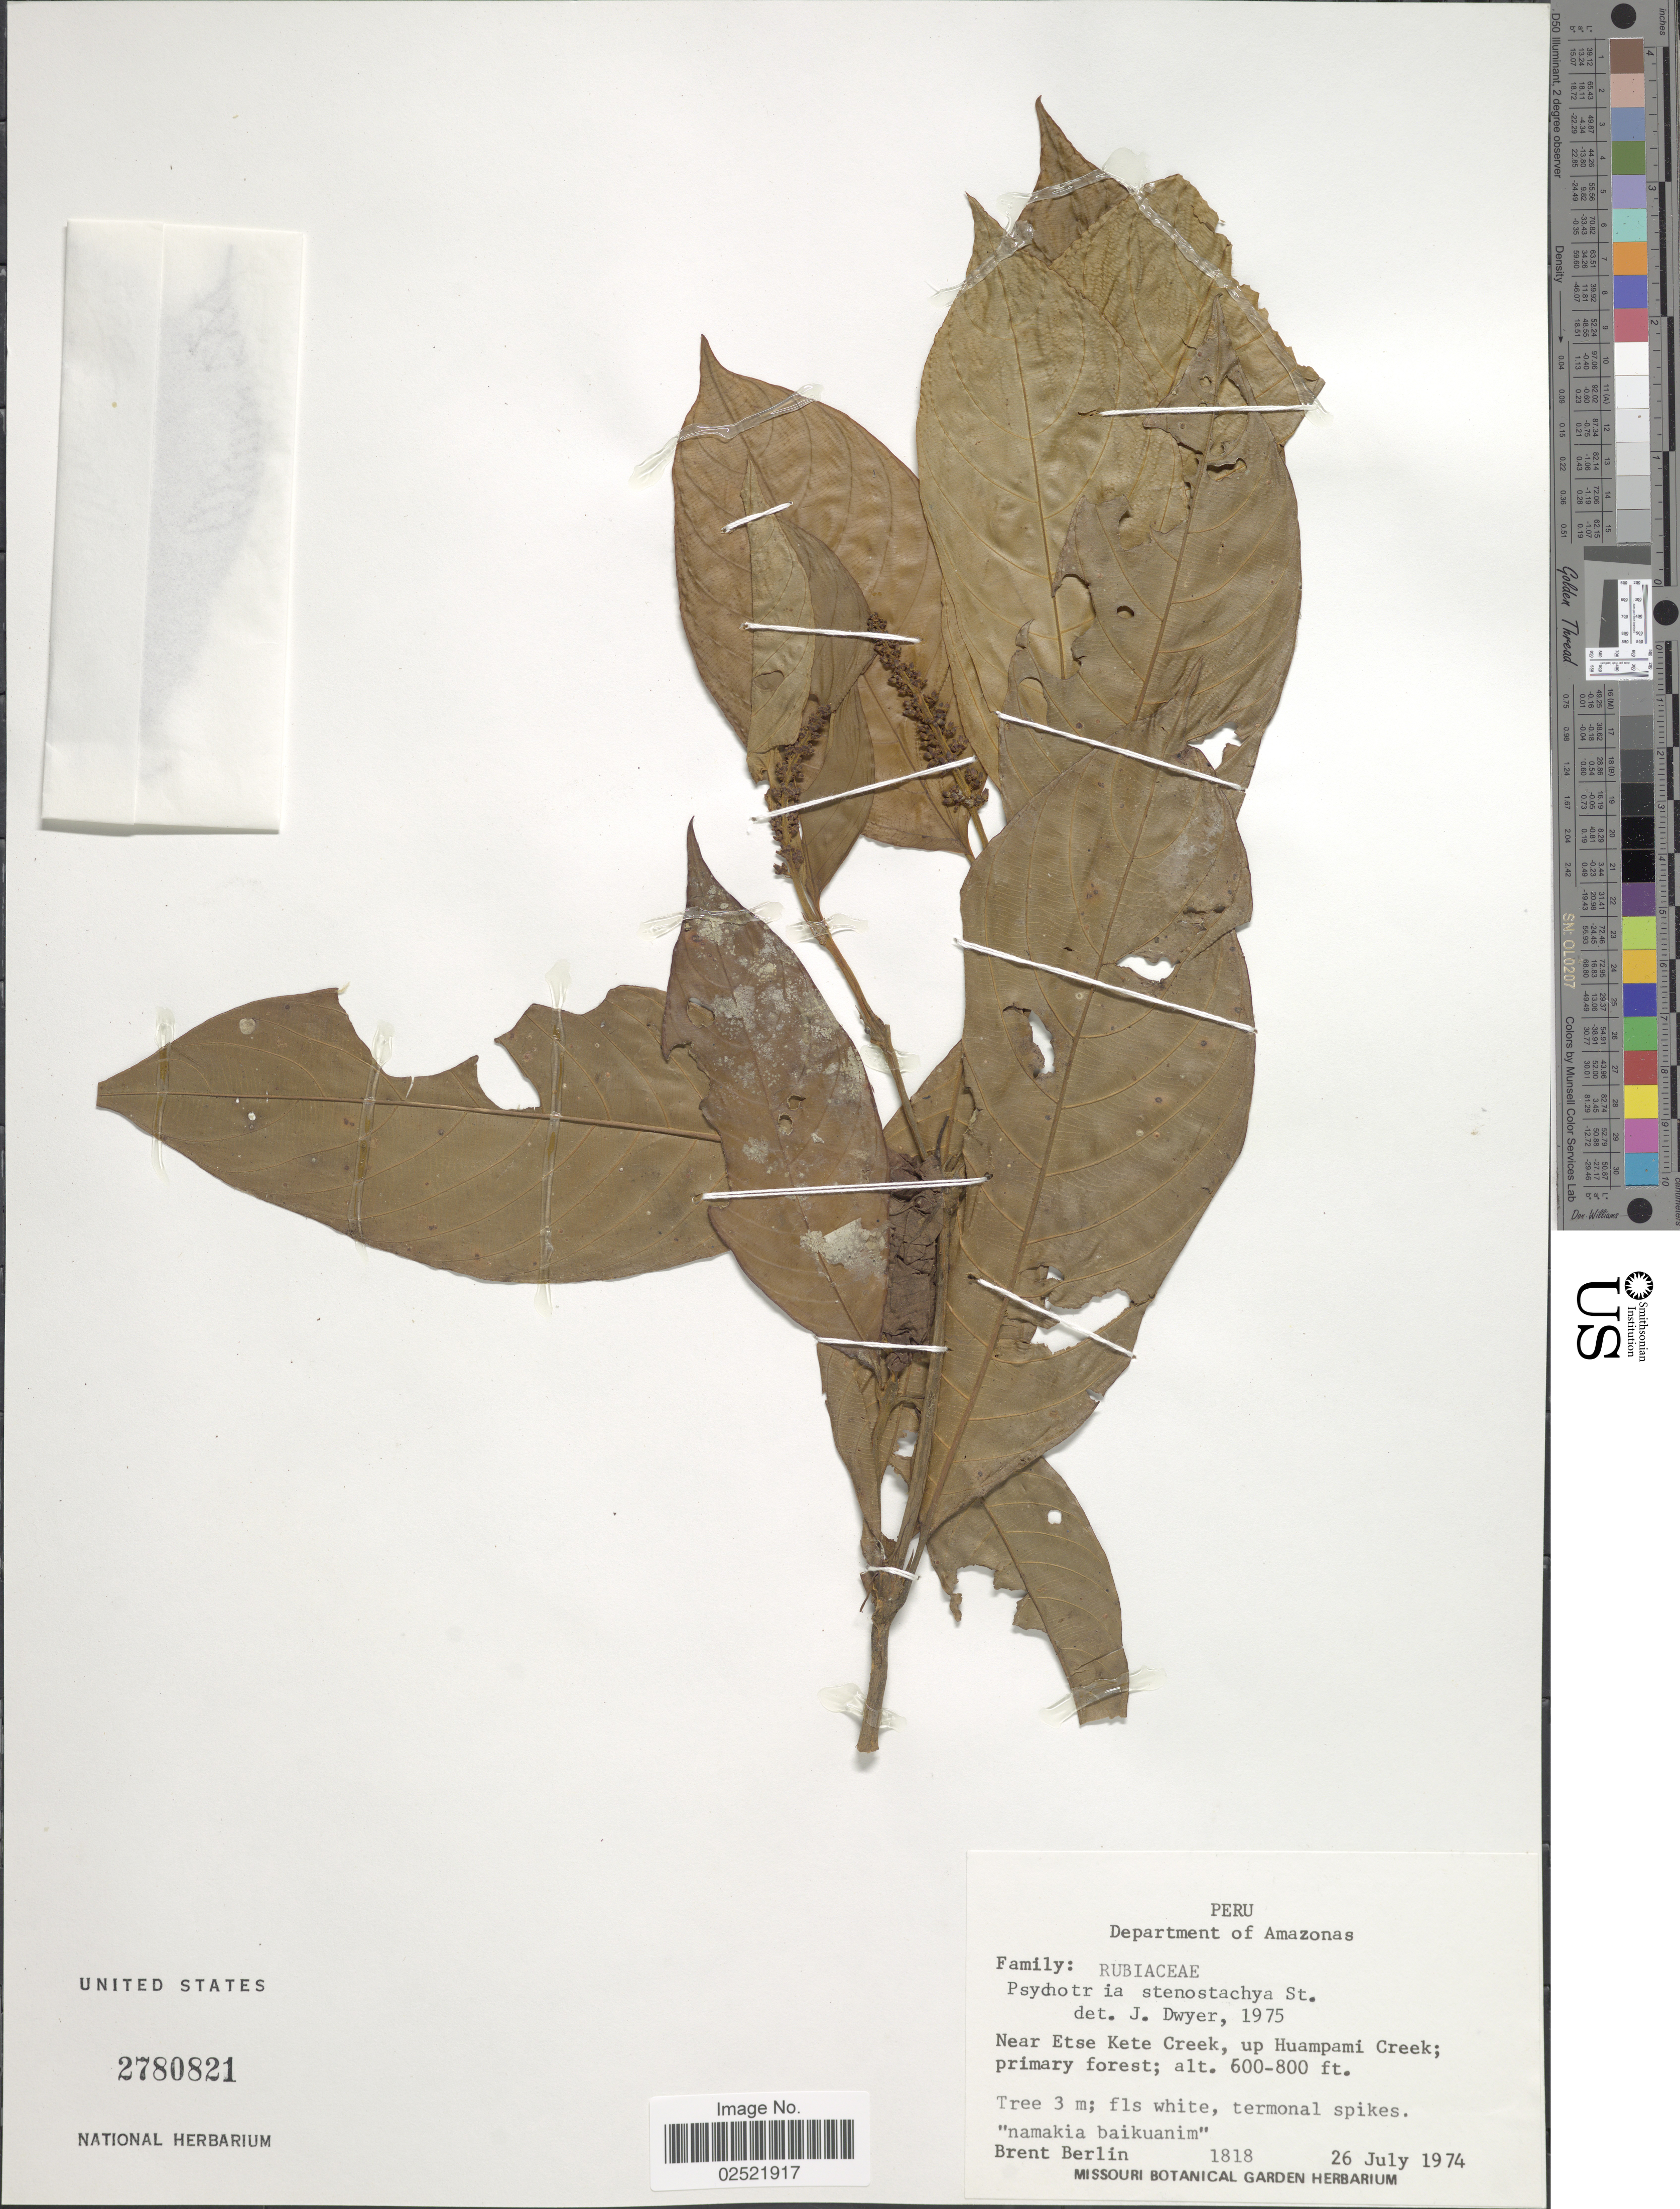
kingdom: Plantae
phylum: Tracheophyta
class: Magnoliopsida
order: Gentianales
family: Rubiaceae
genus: Psychotria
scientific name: Psychotria stenostachya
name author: Standl.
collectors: B. Berlin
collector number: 1818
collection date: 1974-07-26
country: Peru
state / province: Amazonas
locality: Near Etse Kete Creek, up Huampami Creek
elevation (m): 183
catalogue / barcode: US 2780821